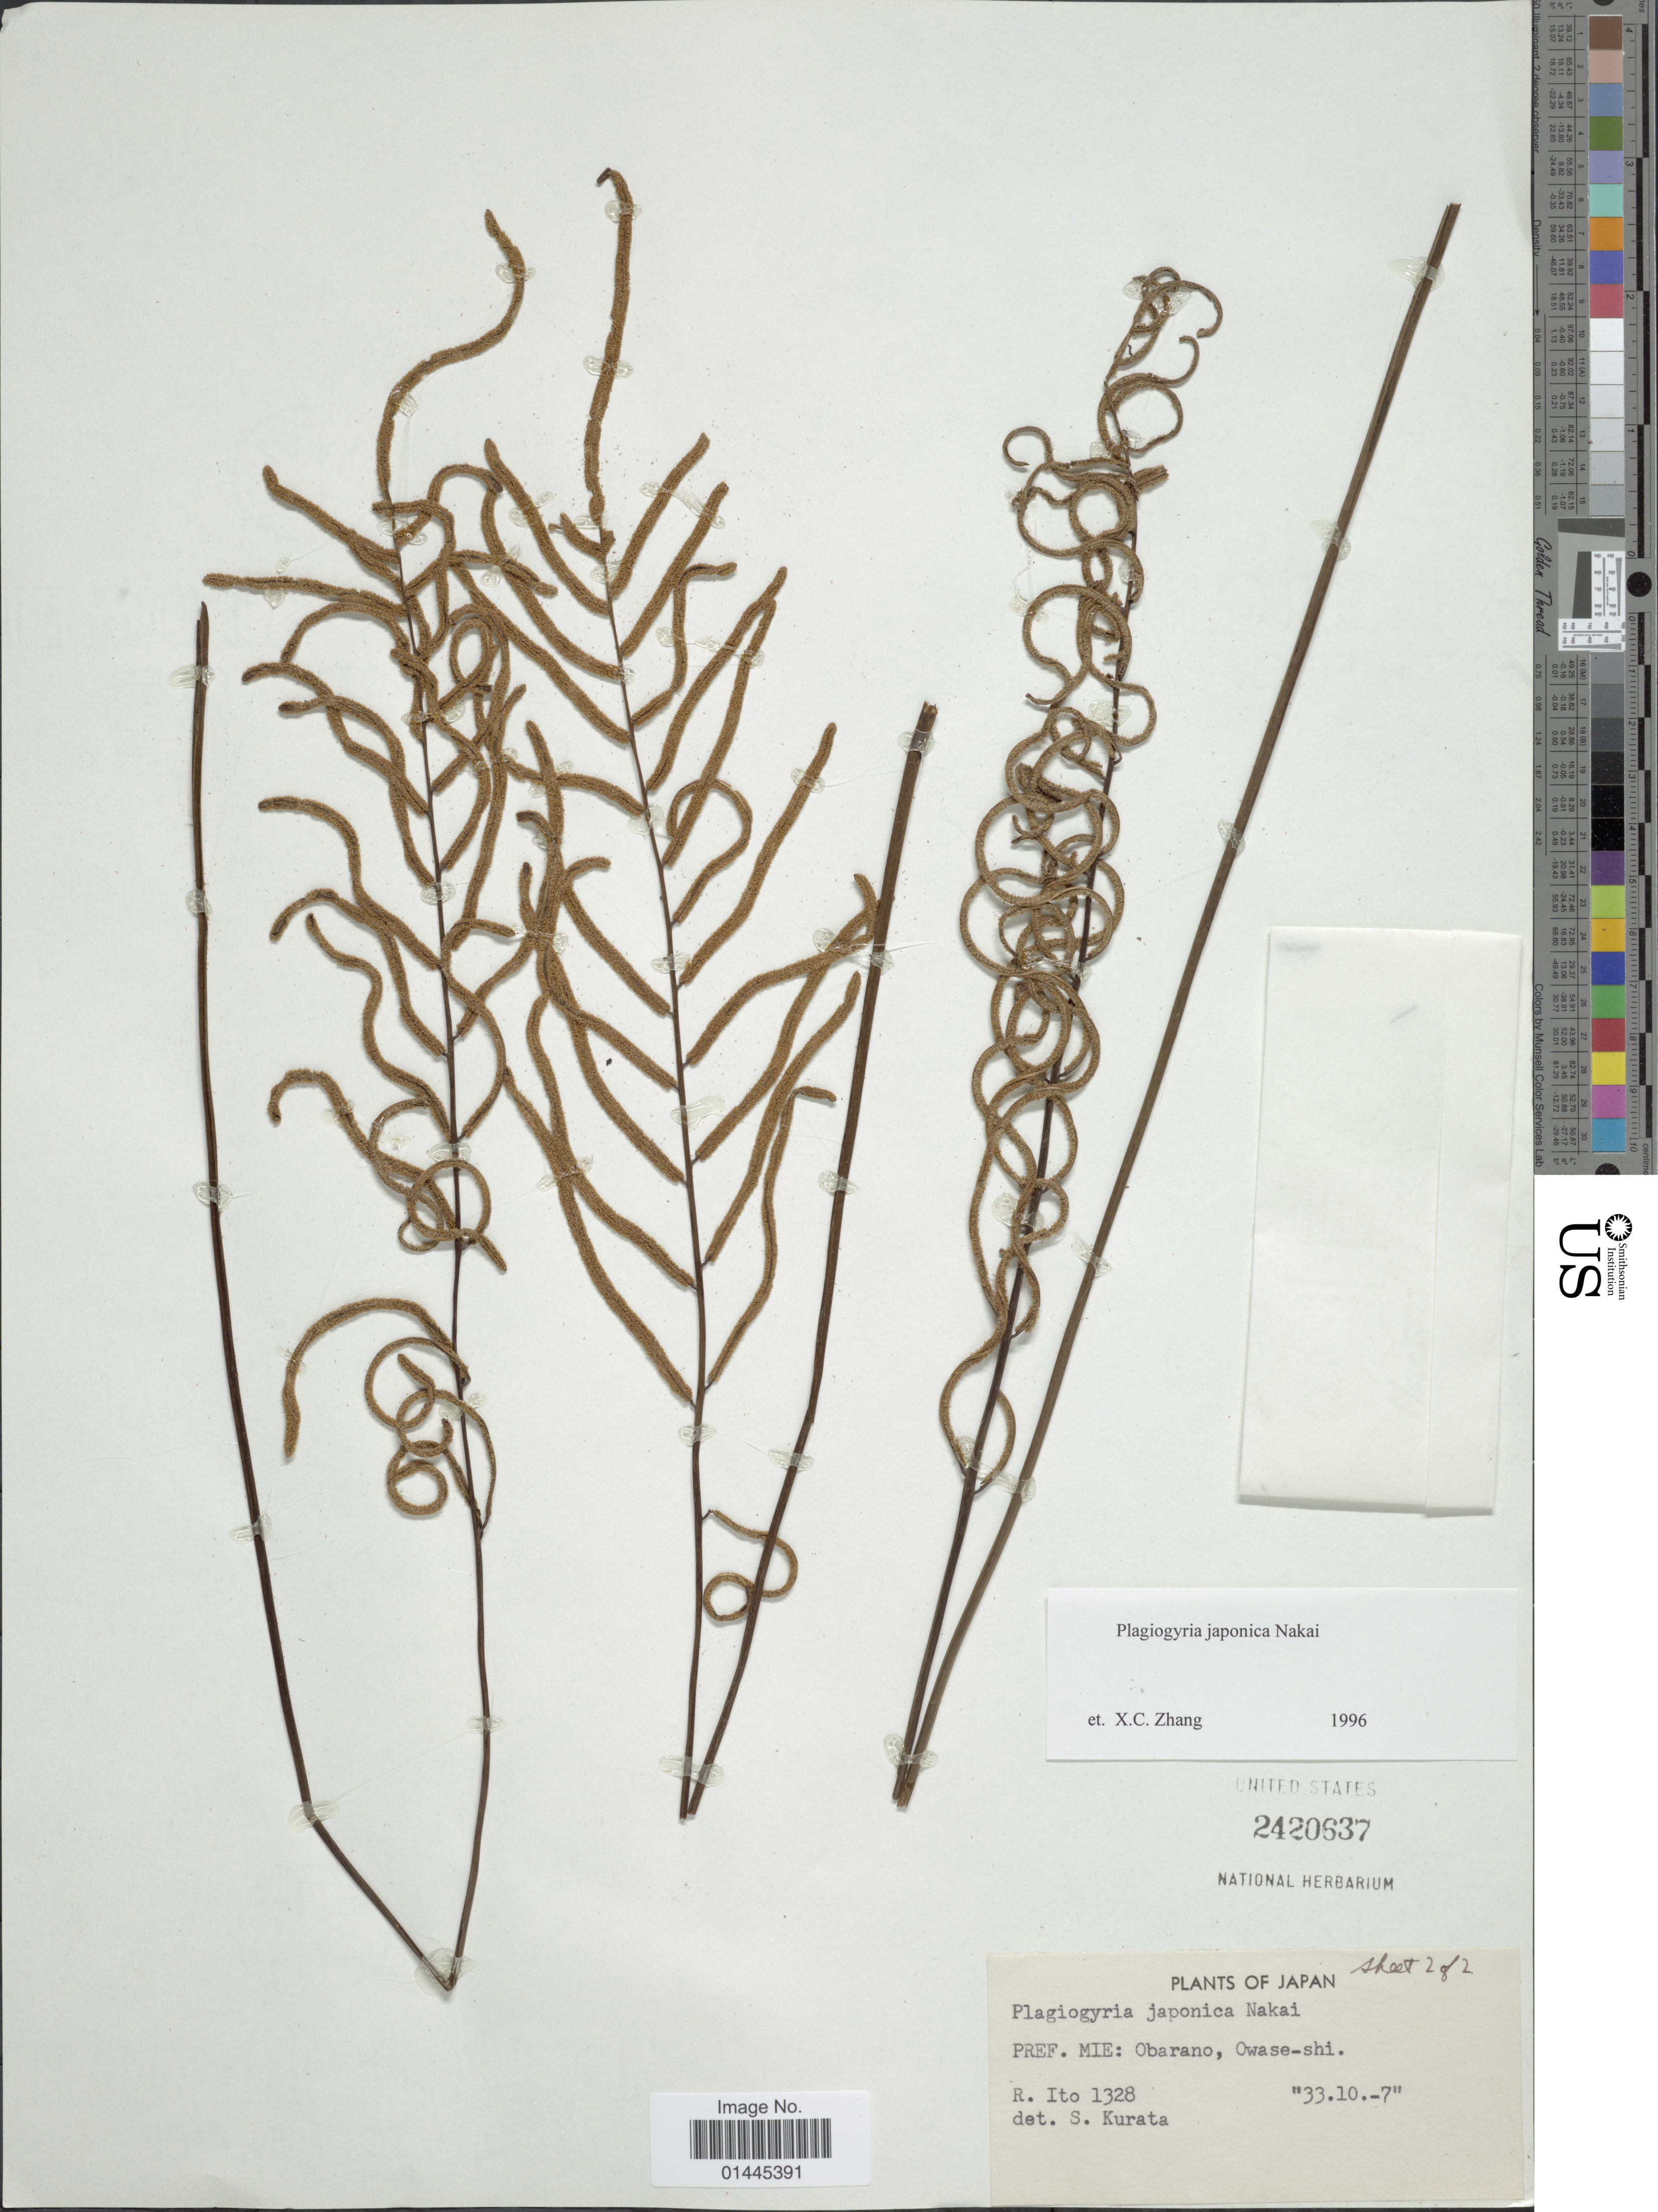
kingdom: Plantae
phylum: Tracheophyta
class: Polypodiopsida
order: Cyatheales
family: Plagiogyriaceae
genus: Plagiogyria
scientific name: Plagiogyria japonica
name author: Nakai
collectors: R. Ito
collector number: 1328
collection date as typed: Transcribed d/m/y: 7/10/33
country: Japan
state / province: Mie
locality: Obarano, Owase-shi.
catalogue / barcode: US 2420637